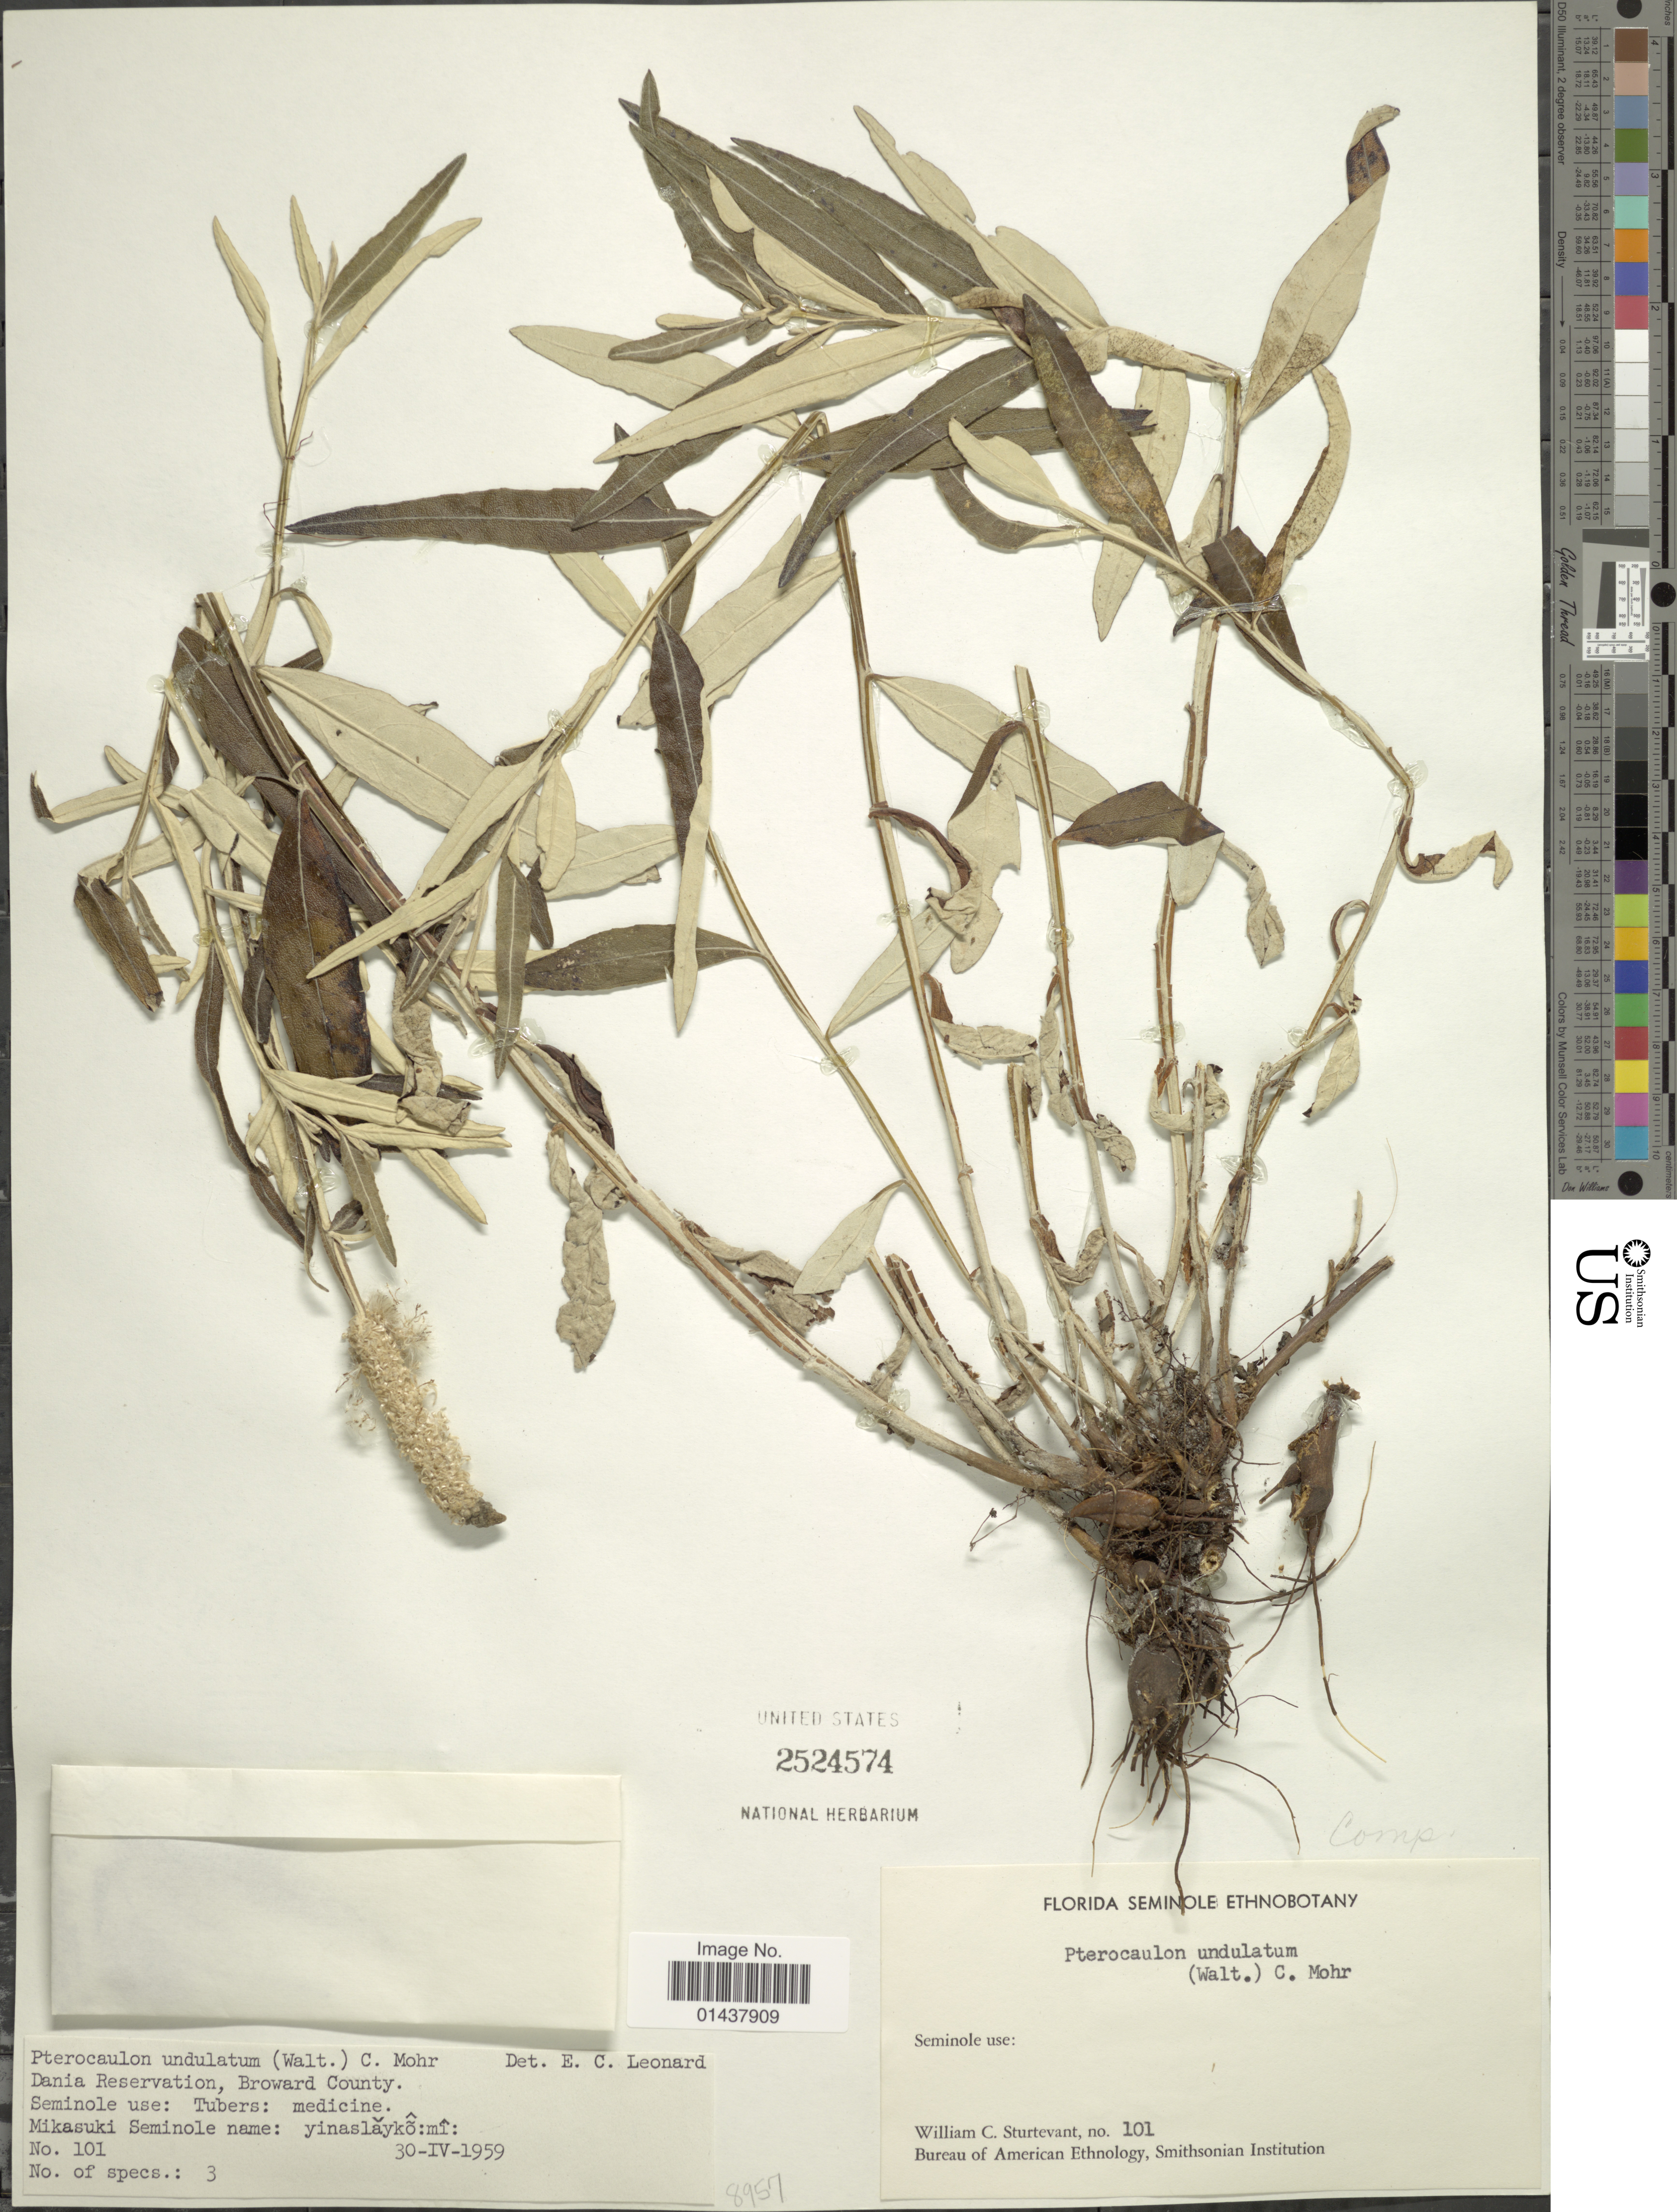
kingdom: Plantae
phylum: Tracheophyta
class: Magnoliopsida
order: Asterales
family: Asteraceae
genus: Pterocaulon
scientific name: Pterocaulon undulatum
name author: C. Mohr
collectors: W. Sturtevant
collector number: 101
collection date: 1959-04-30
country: United States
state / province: Florida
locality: Dania Reservation, Broward County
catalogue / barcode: US 2524574